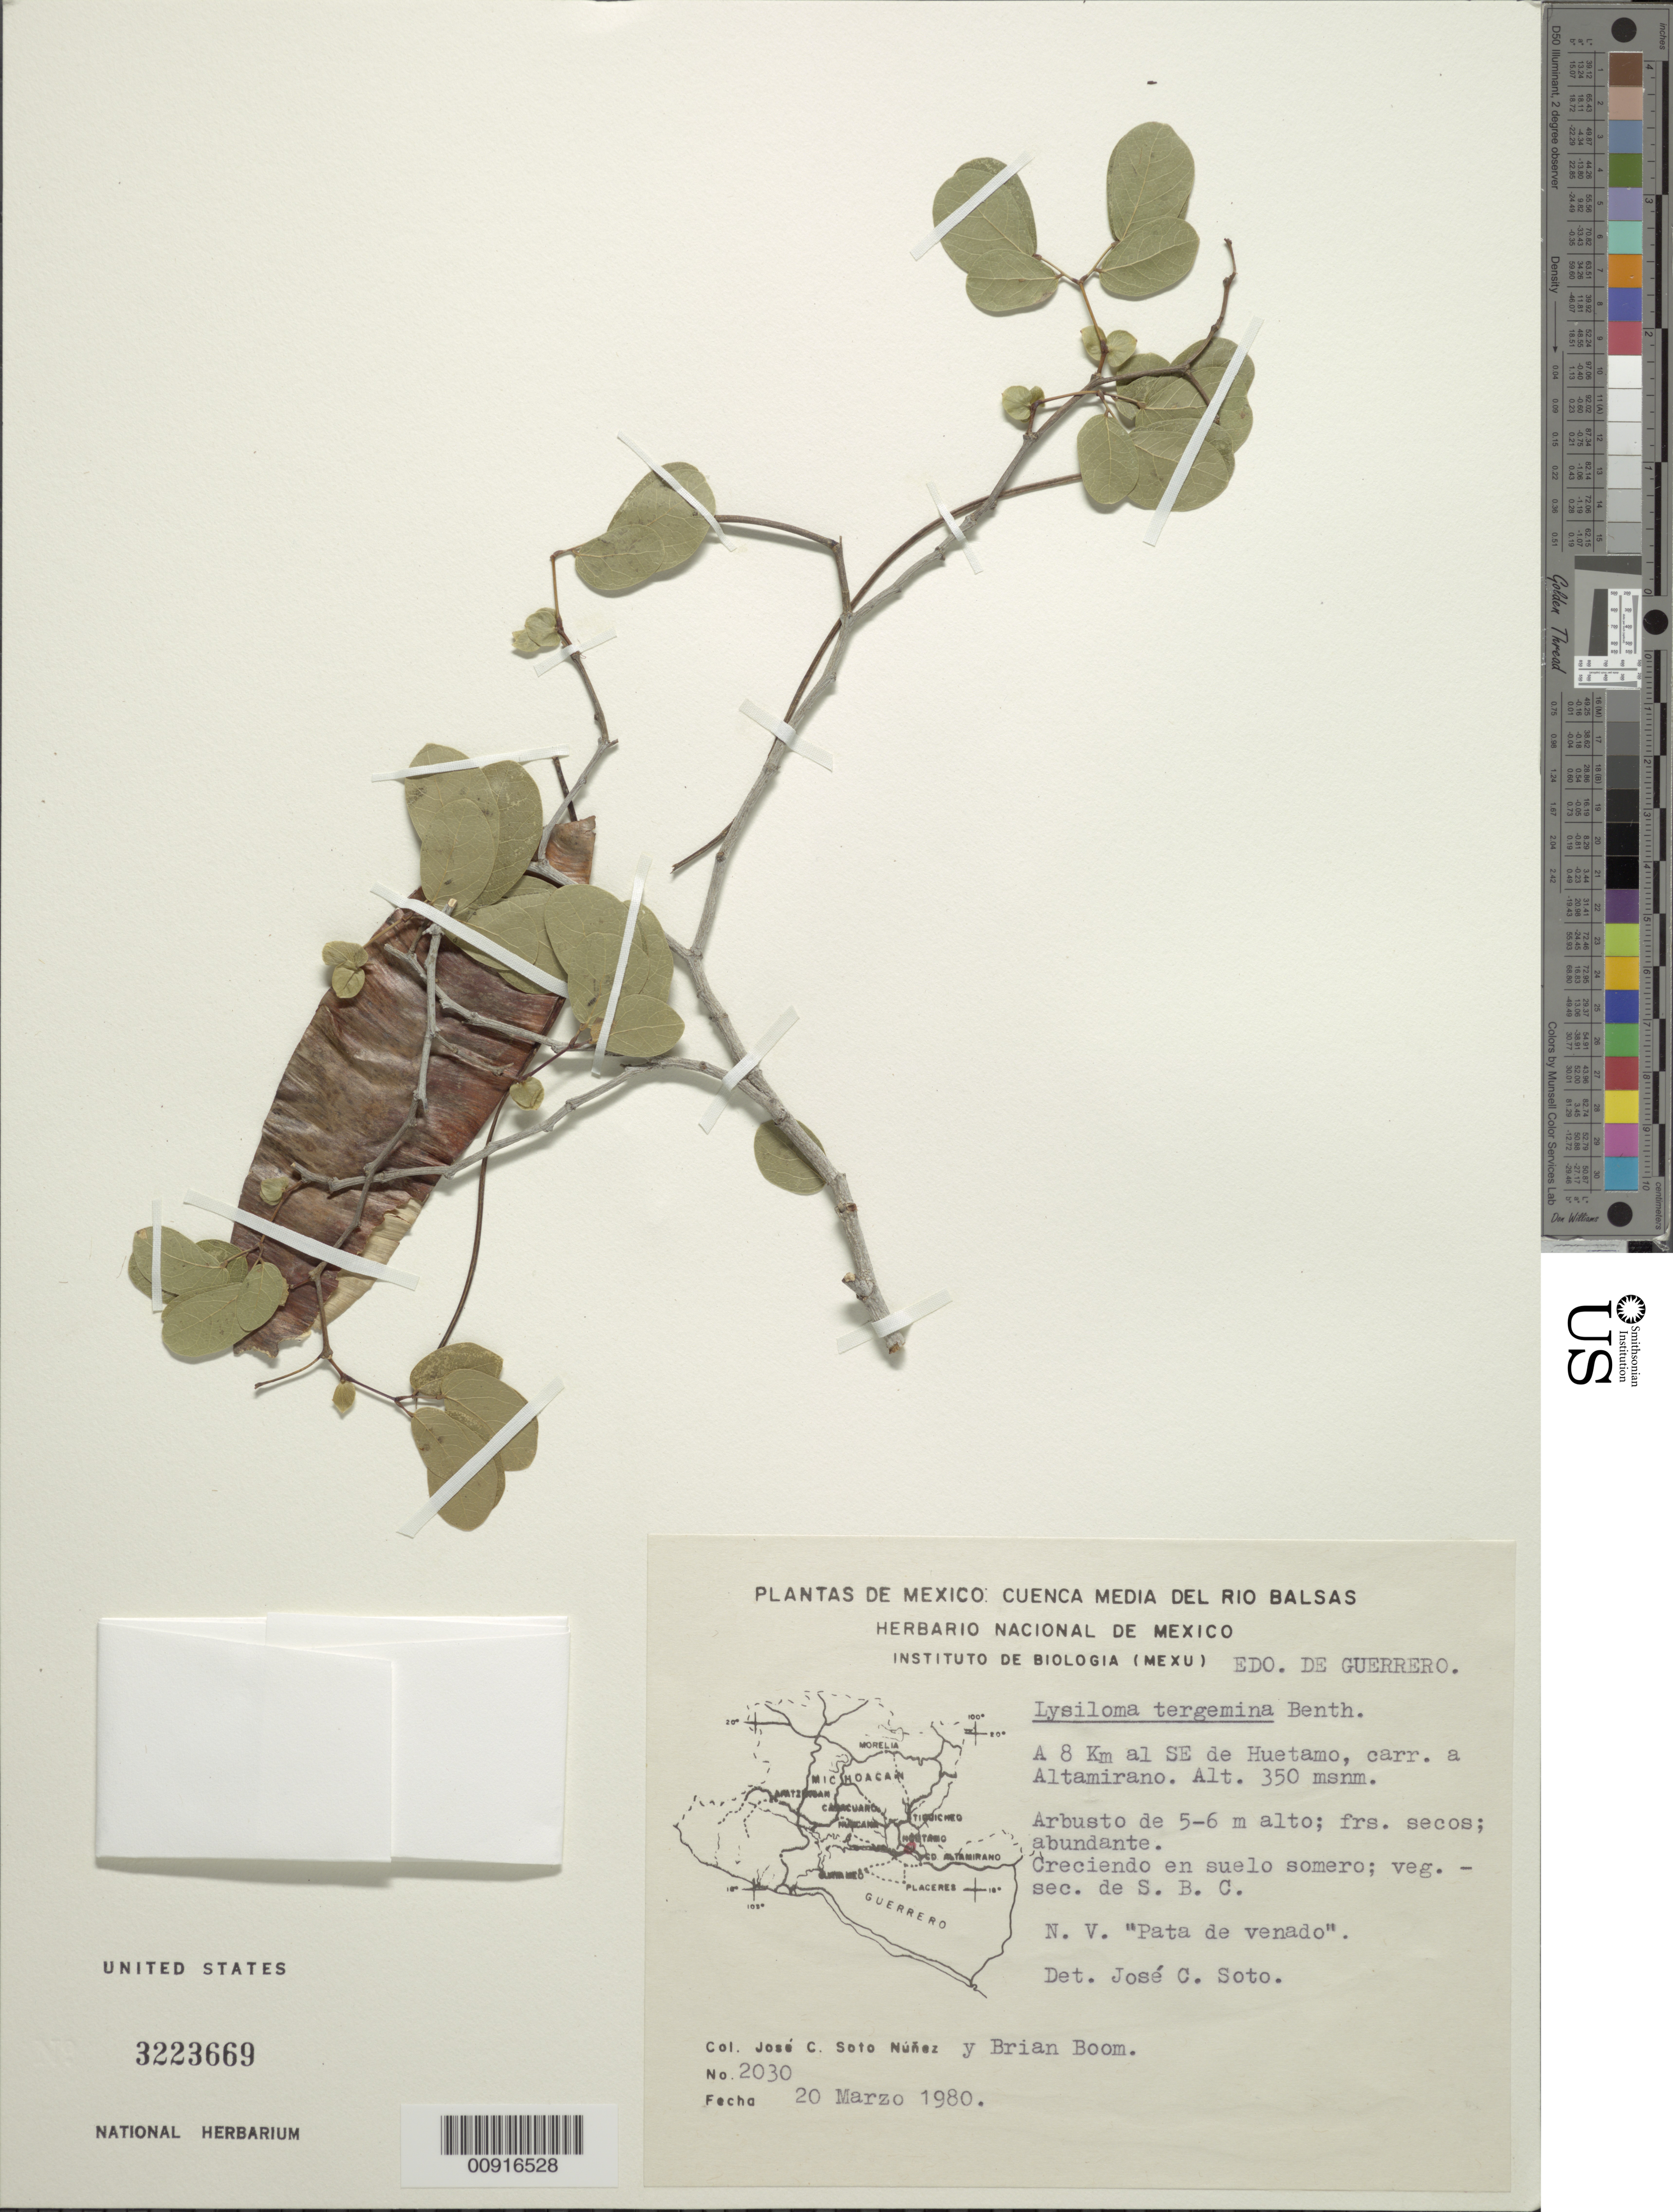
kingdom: Plantae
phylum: Tracheophyta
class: Magnoliopsida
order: Fabales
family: Fabaceae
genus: Lysiloma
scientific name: Lysiloma tergeminum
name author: Benth.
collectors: J. C. Soto Núñez & B. M. Boom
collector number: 2030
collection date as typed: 20 Mar 1980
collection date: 1980-03-20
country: Mexico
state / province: Guerrero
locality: A 8 km. al SE de Huetamo, carretera a Altamirano.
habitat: Creciendo en suelo somero; veg. sec. de S.B.C.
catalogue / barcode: US 3223669